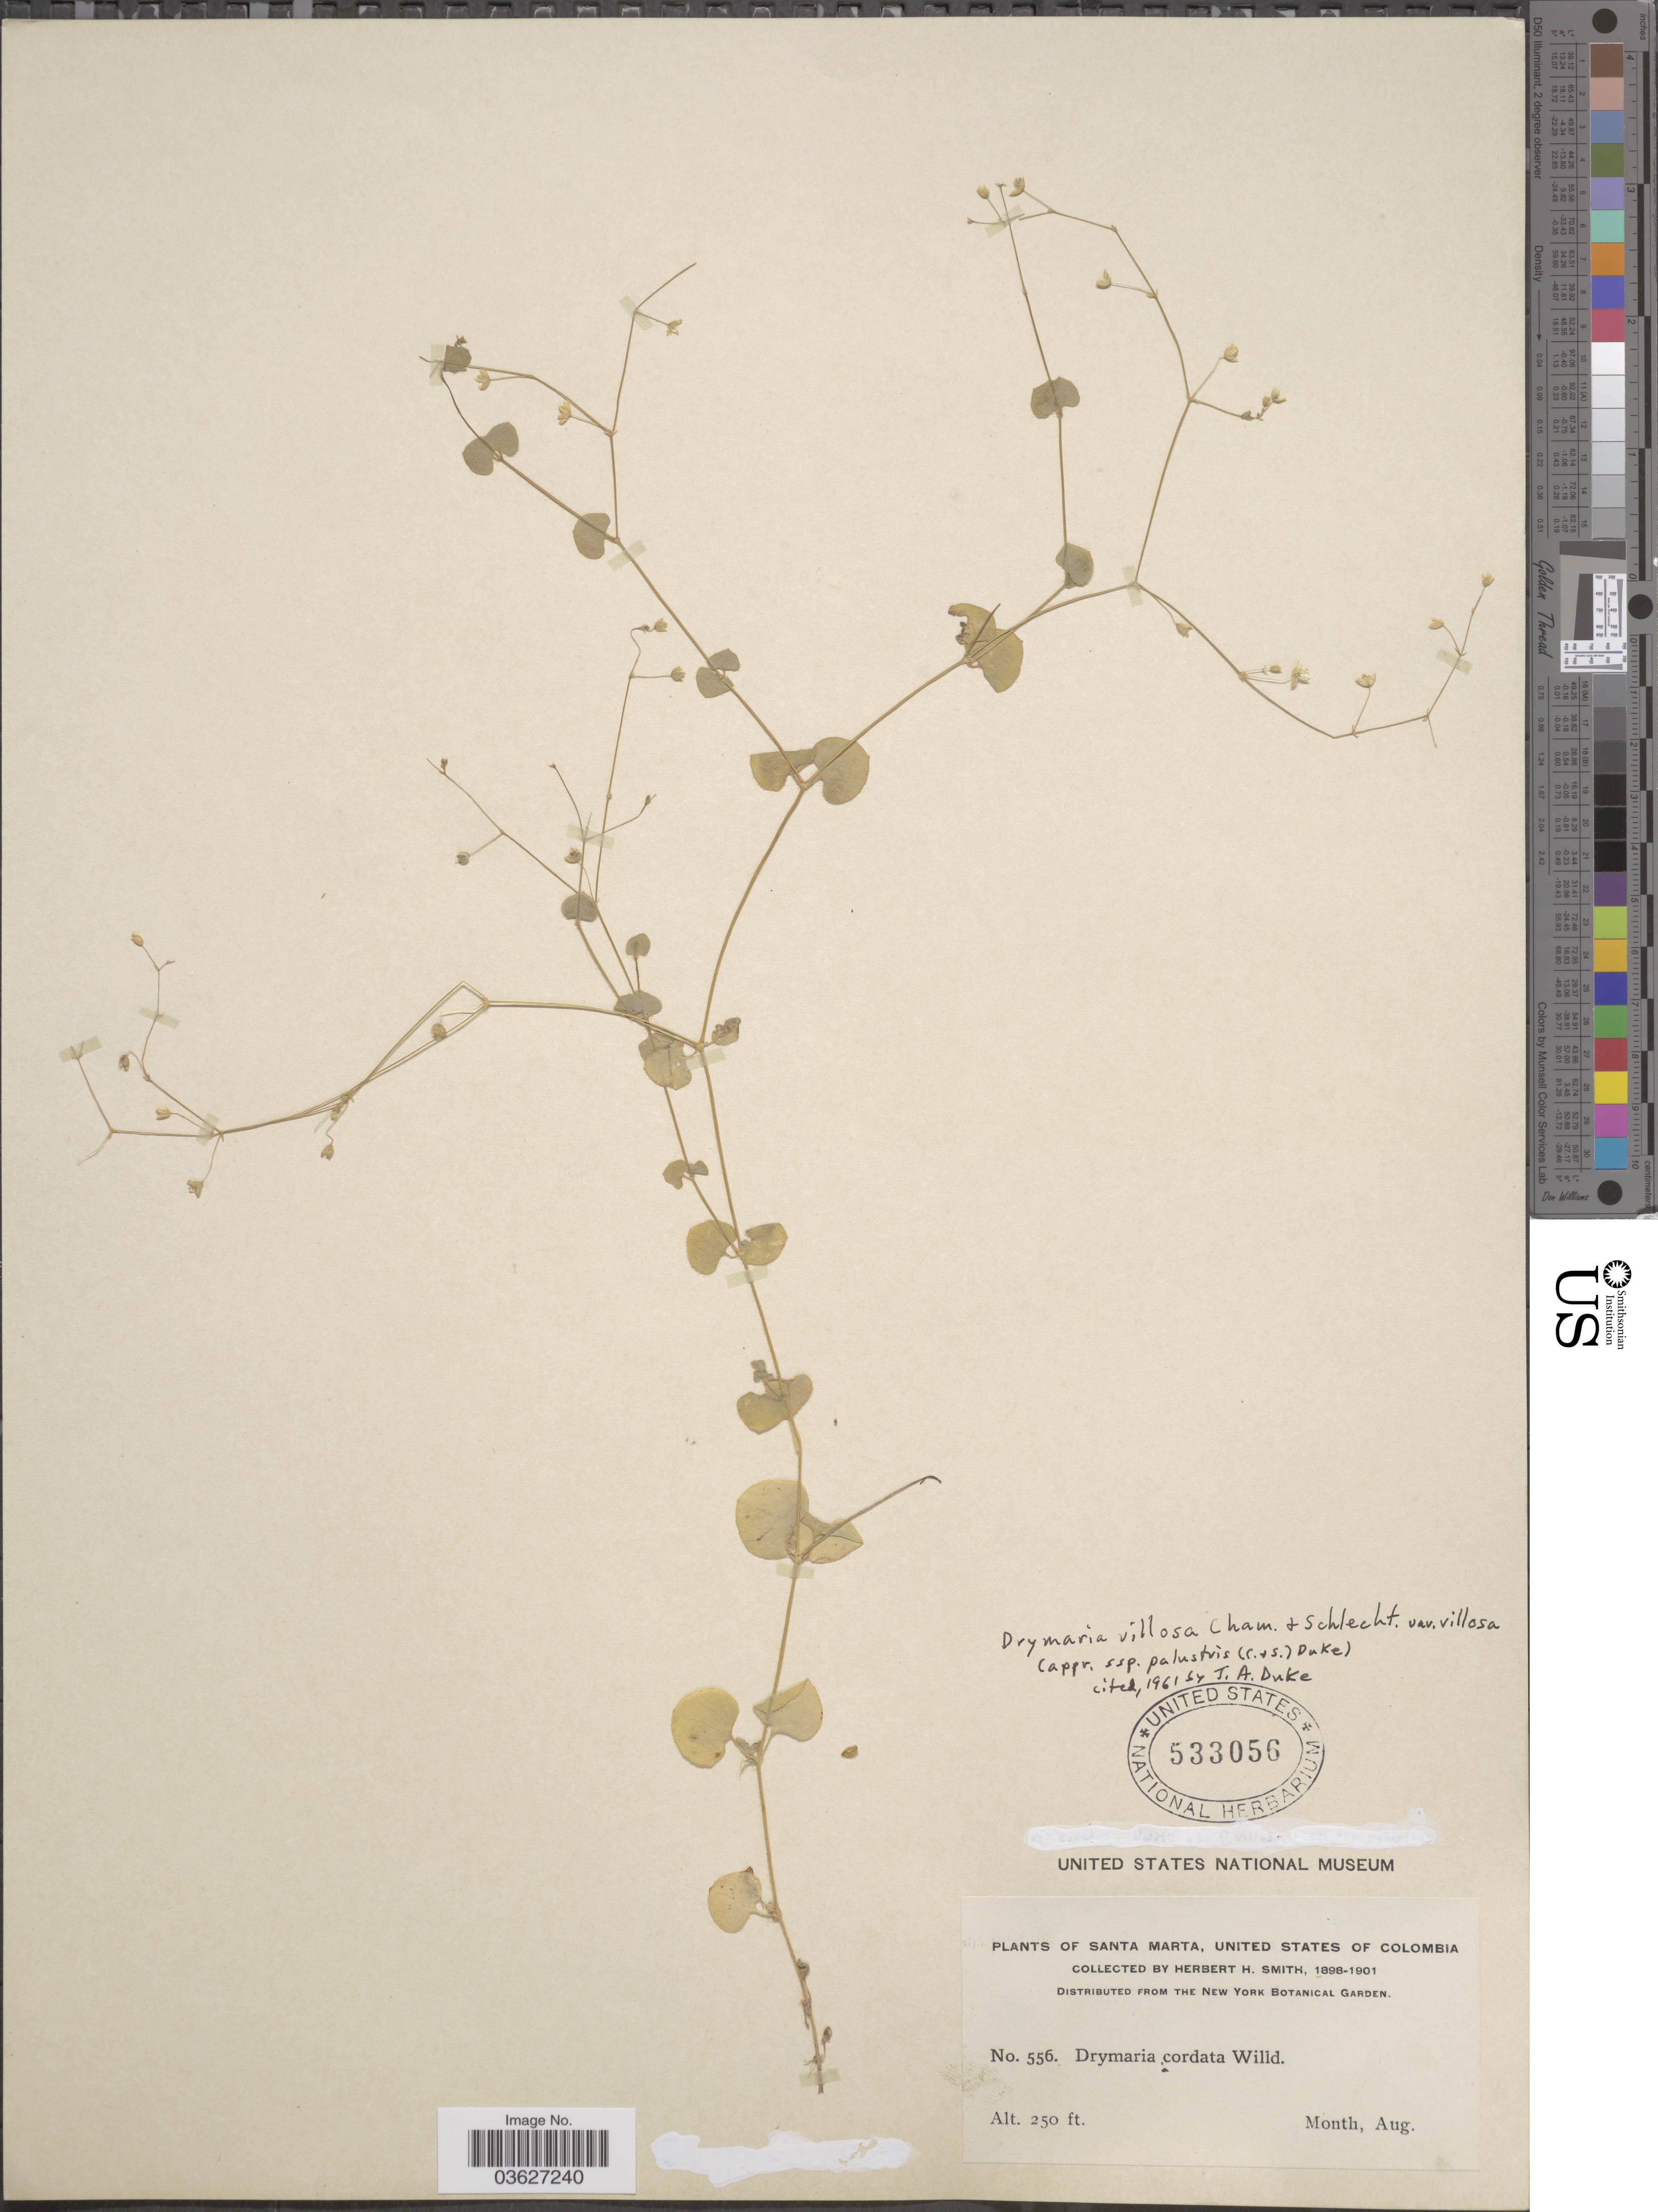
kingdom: Plantae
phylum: Tracheophyta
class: Magnoliopsida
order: Caryophyllales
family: Caryophyllaceae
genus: Drymaria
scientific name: Drymaria villosa subsp. palustris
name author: (Cham. & Schltdl.) J.A. Duke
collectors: Herbert H. Smith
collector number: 556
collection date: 1898-08/1901-08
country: Colombia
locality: Santa Marta, United States of Colombia.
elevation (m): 76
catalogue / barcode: US 533056